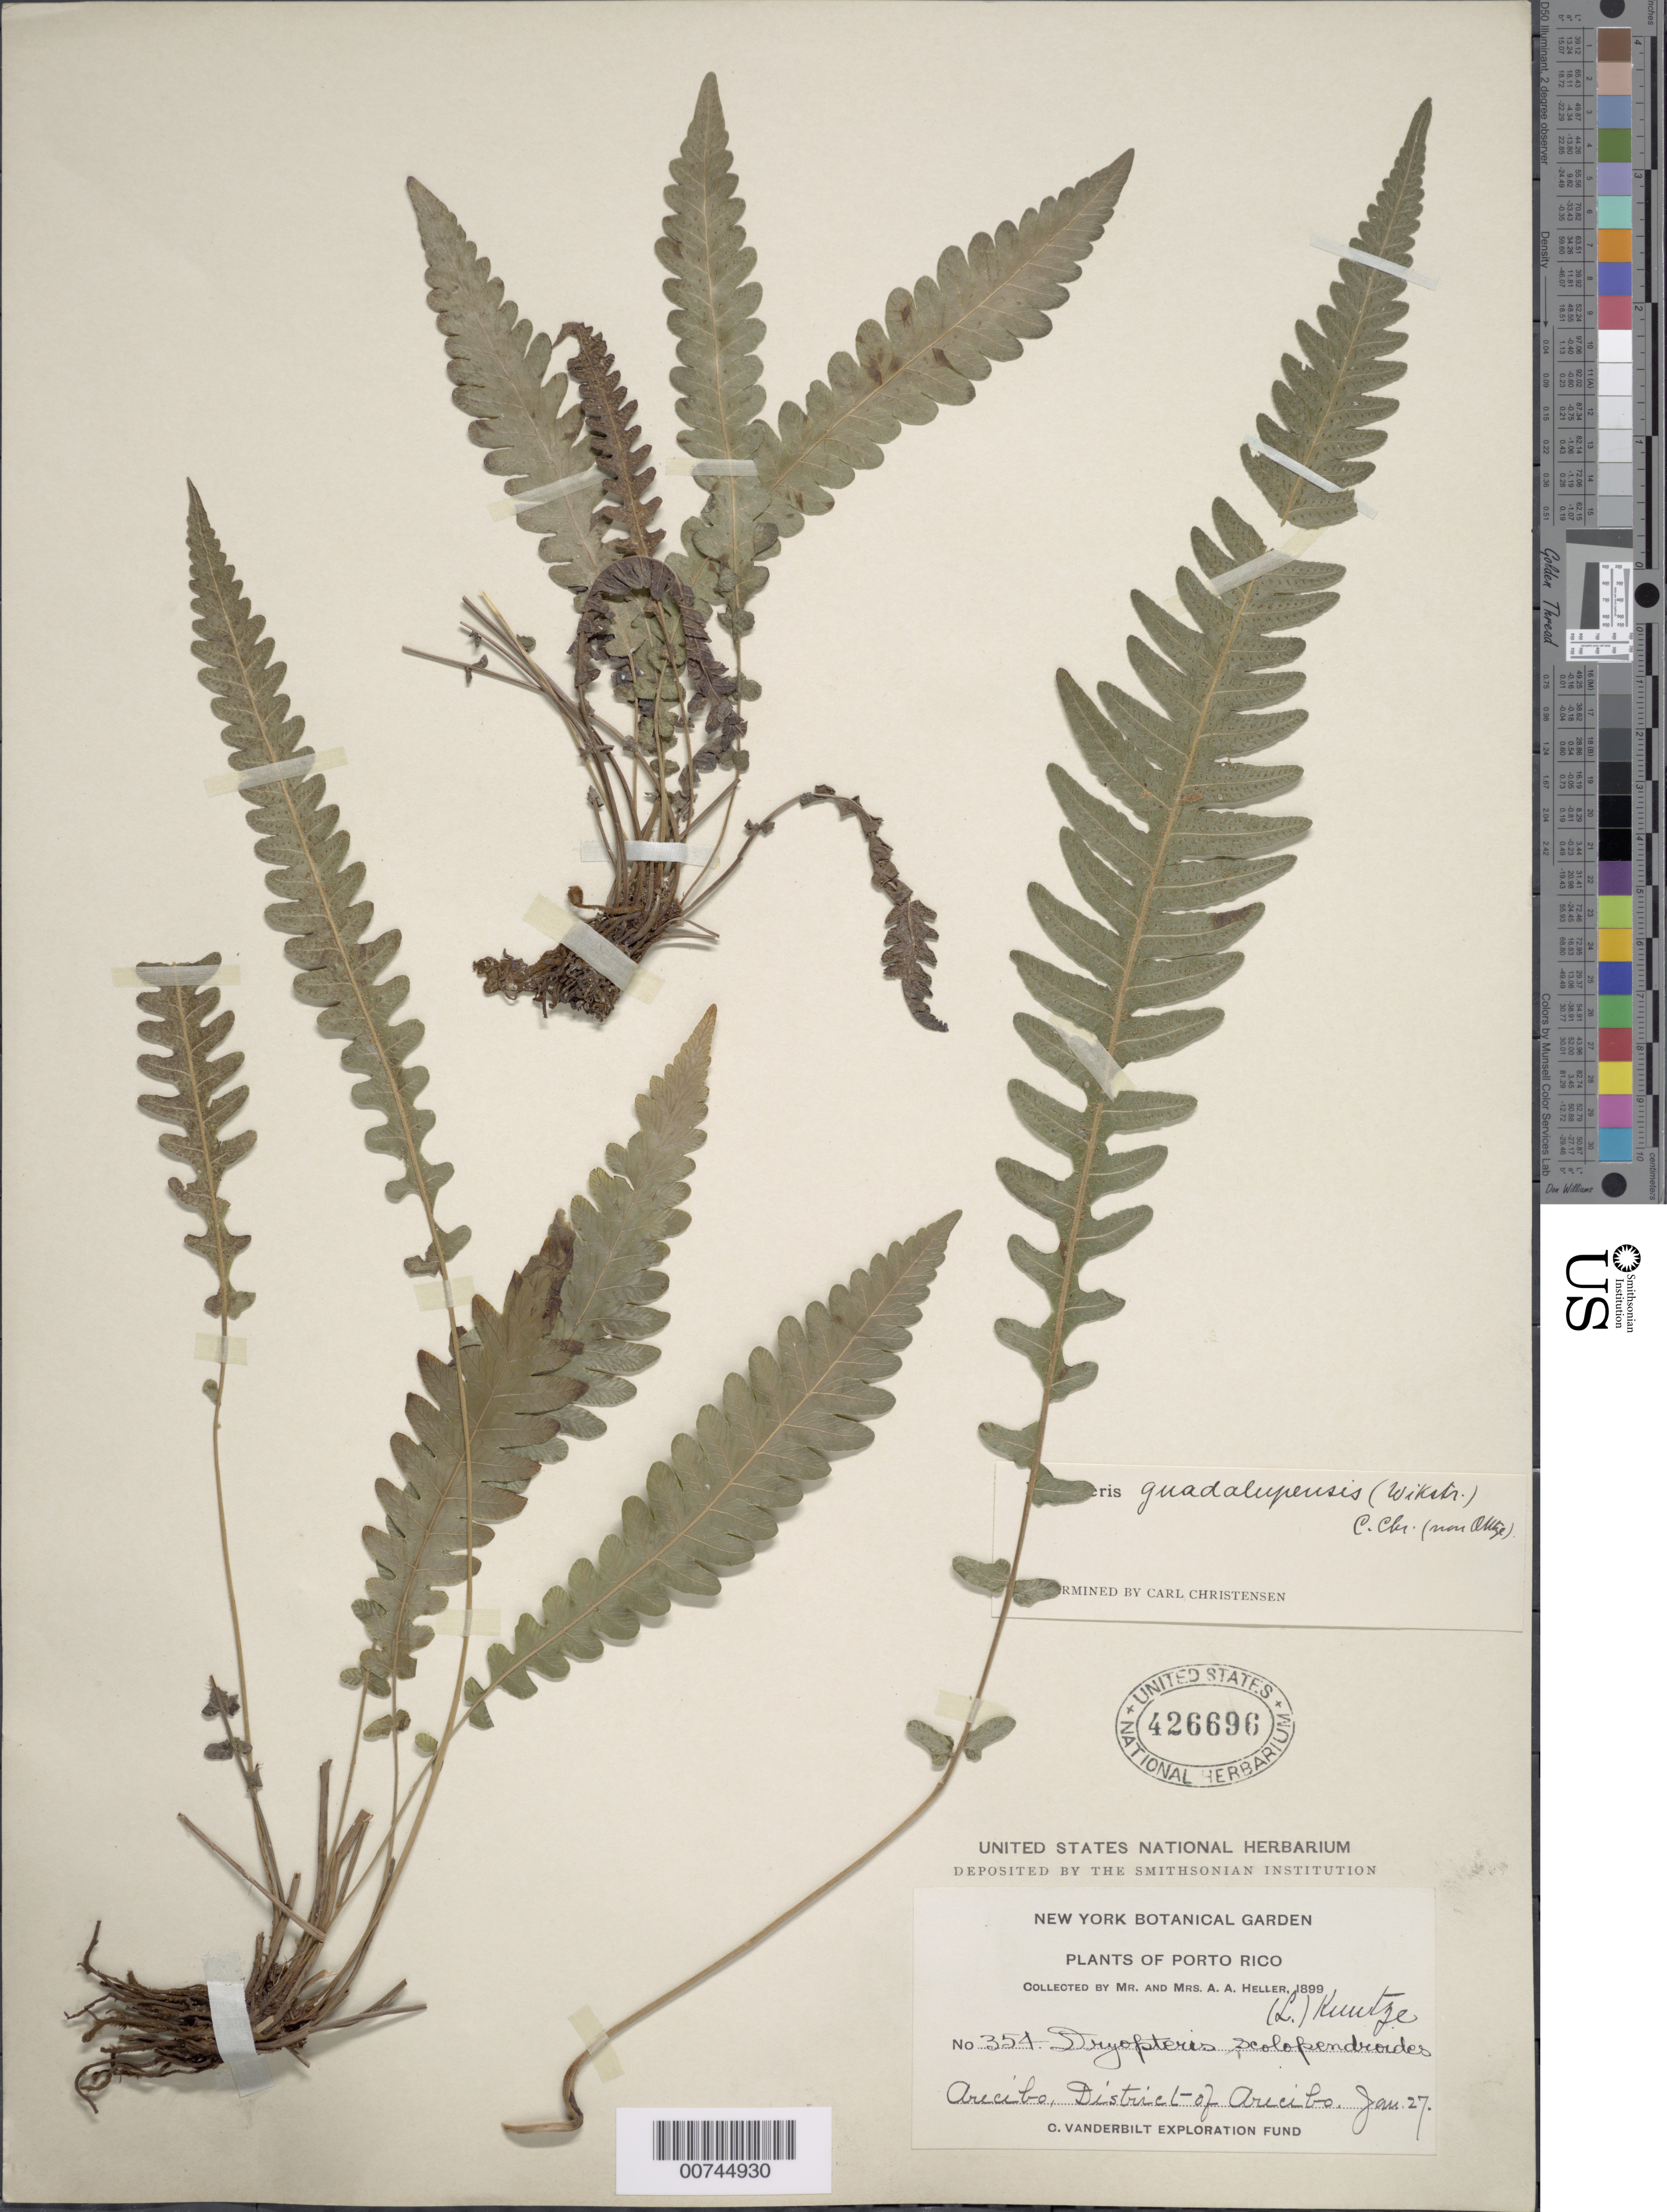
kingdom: Plantae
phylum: Tracheophyta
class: Polypodiopsida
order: Polypodiales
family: Thelypteridaceae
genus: Goniopteris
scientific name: Goniopteris guadelupensis (Wikstr.) comb. nov., ined 2015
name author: (Wikstr.)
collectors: A. A. Heller & E. G. Heller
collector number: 354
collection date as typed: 27 Jan 1899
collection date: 1899-01-27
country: Puerto Rico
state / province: Arecibo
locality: Distrito of Arecibo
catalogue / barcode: US 426696